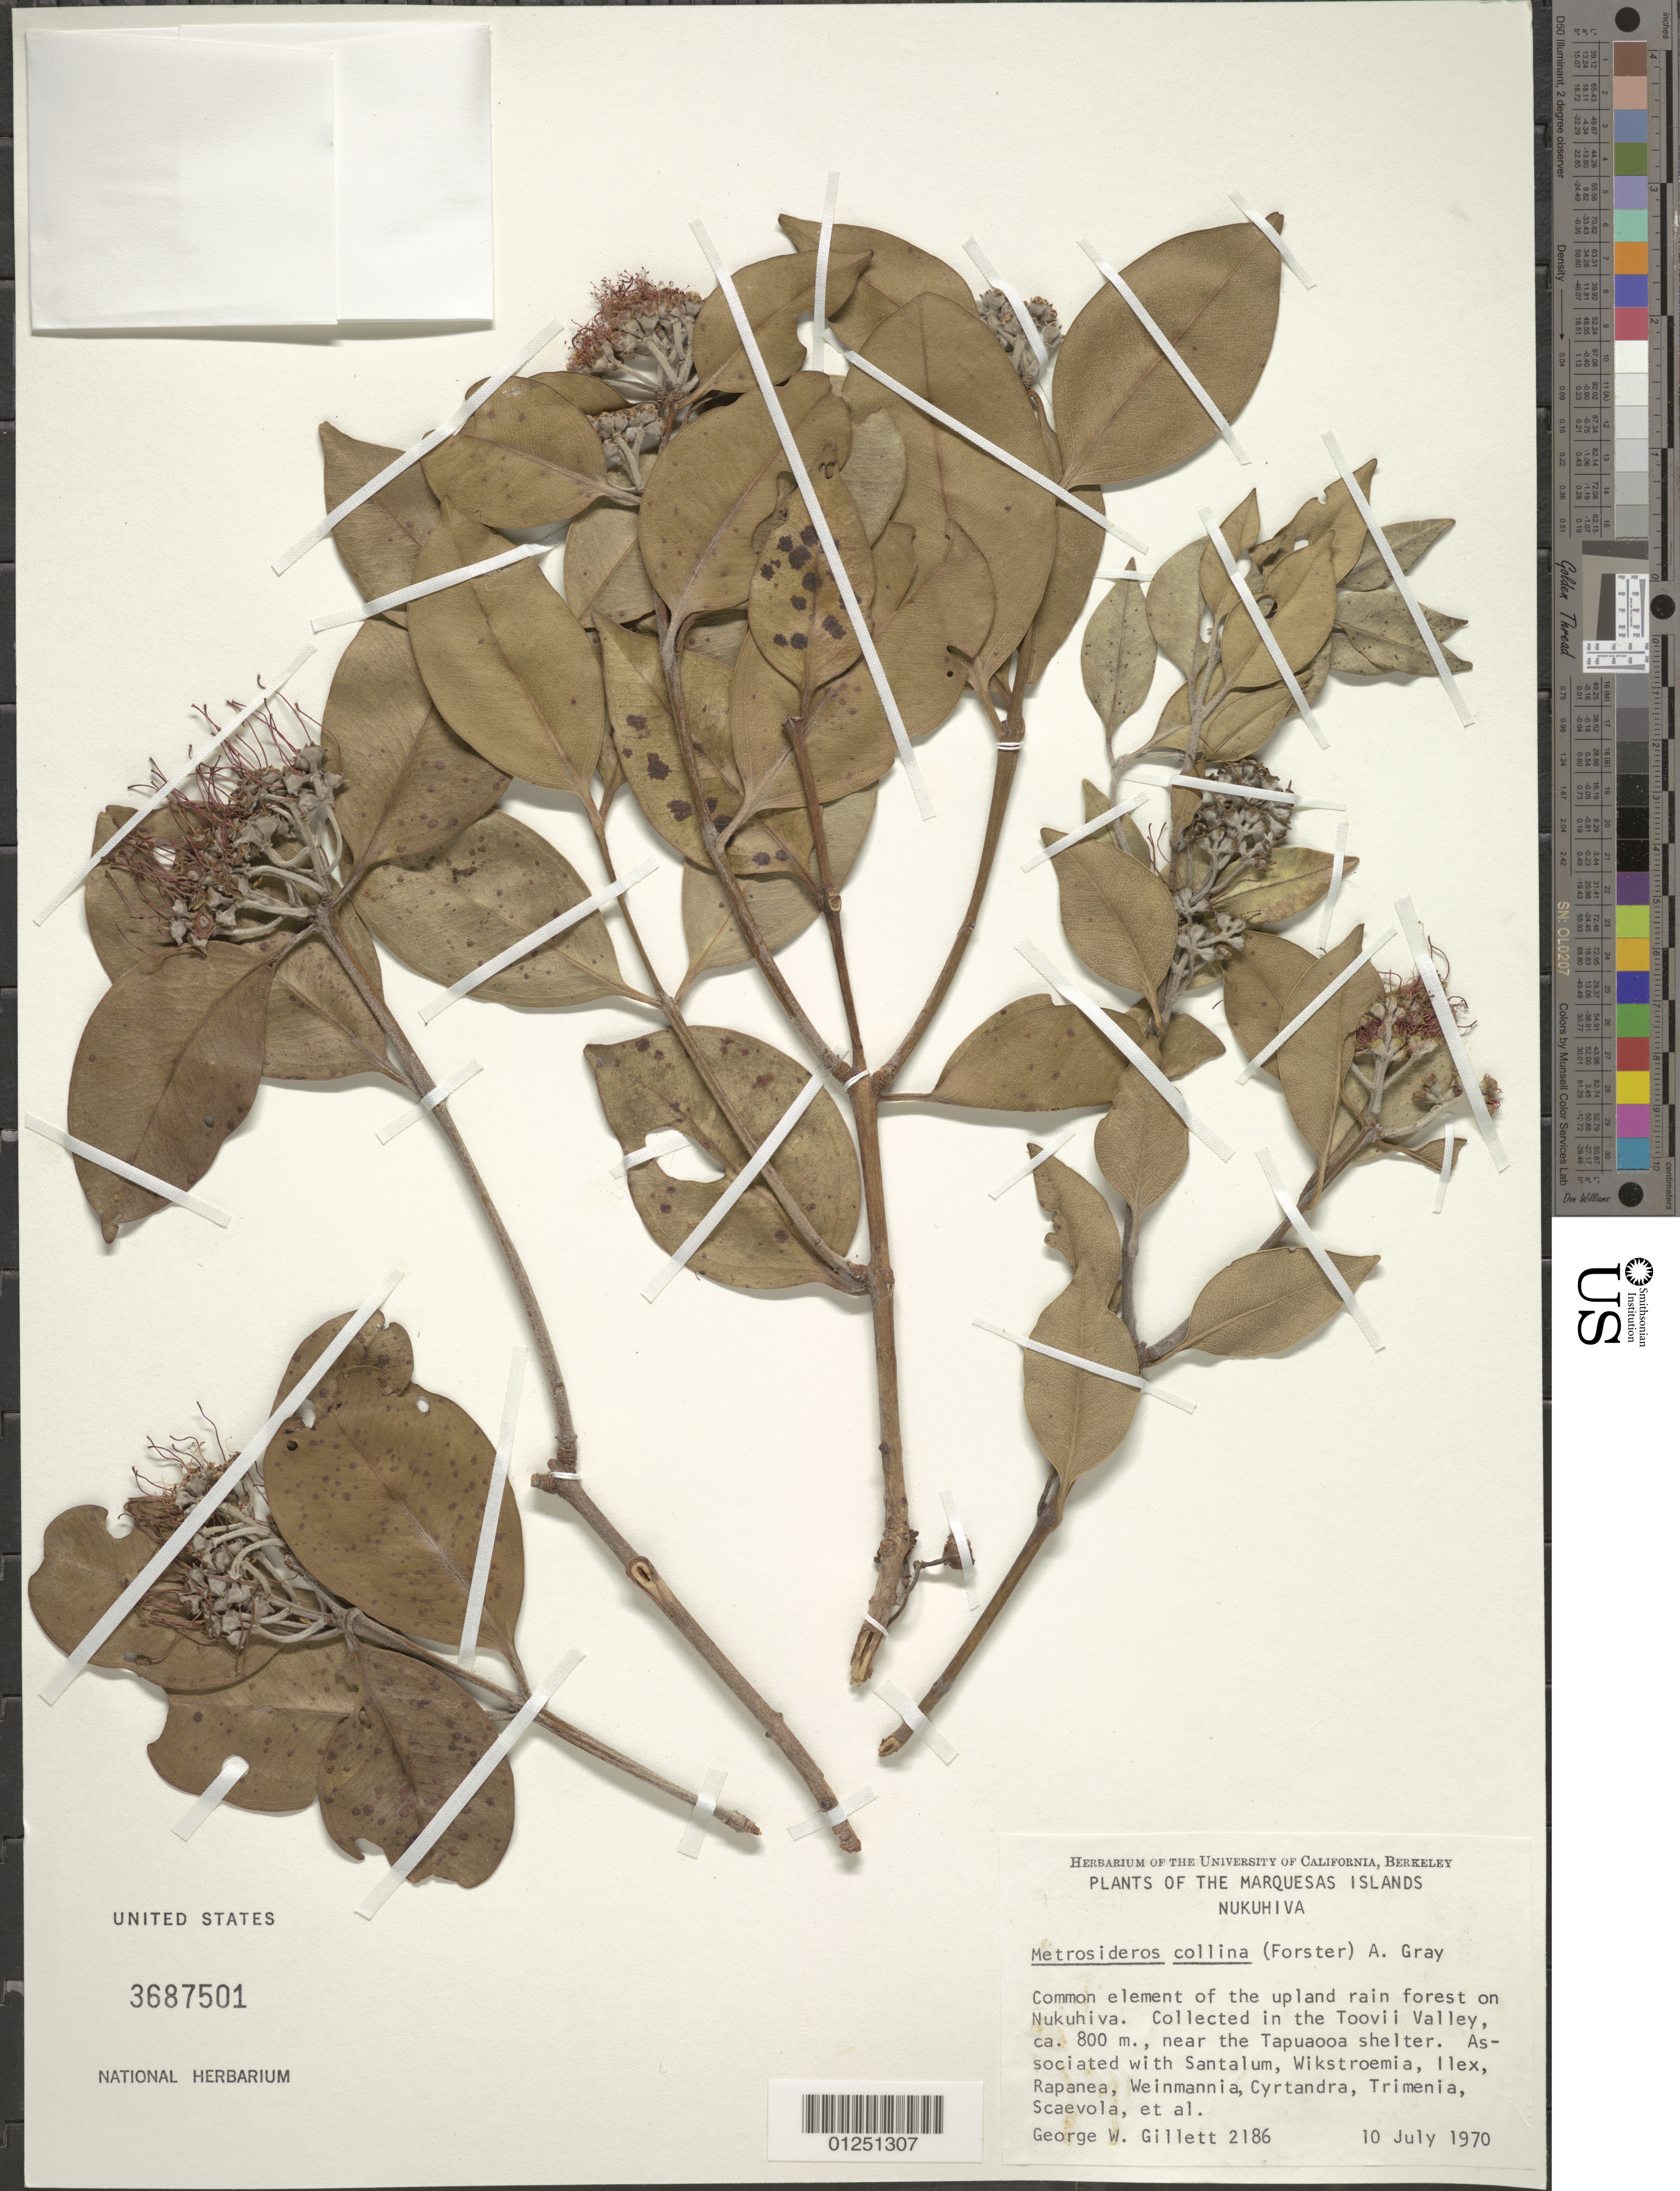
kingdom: Plantae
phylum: Tracheophyta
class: Magnoliopsida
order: Myrtales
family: Myrtaceae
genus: Metrosideros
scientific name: Metrosideros collina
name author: (J.R. Forst. & G. Forst.) A. Gray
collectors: G. Gillett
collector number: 2186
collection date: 1970-07-10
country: French Polynesia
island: Nuku Hiva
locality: Toovii Valley, near Tapuaooa shelter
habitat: Upland rain forest with Santalum, Wikstroemia, Ilex, Eugenia, Weinmannia, Cyrtandra, Trimenia, Scaevola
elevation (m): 800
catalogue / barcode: US 3687501